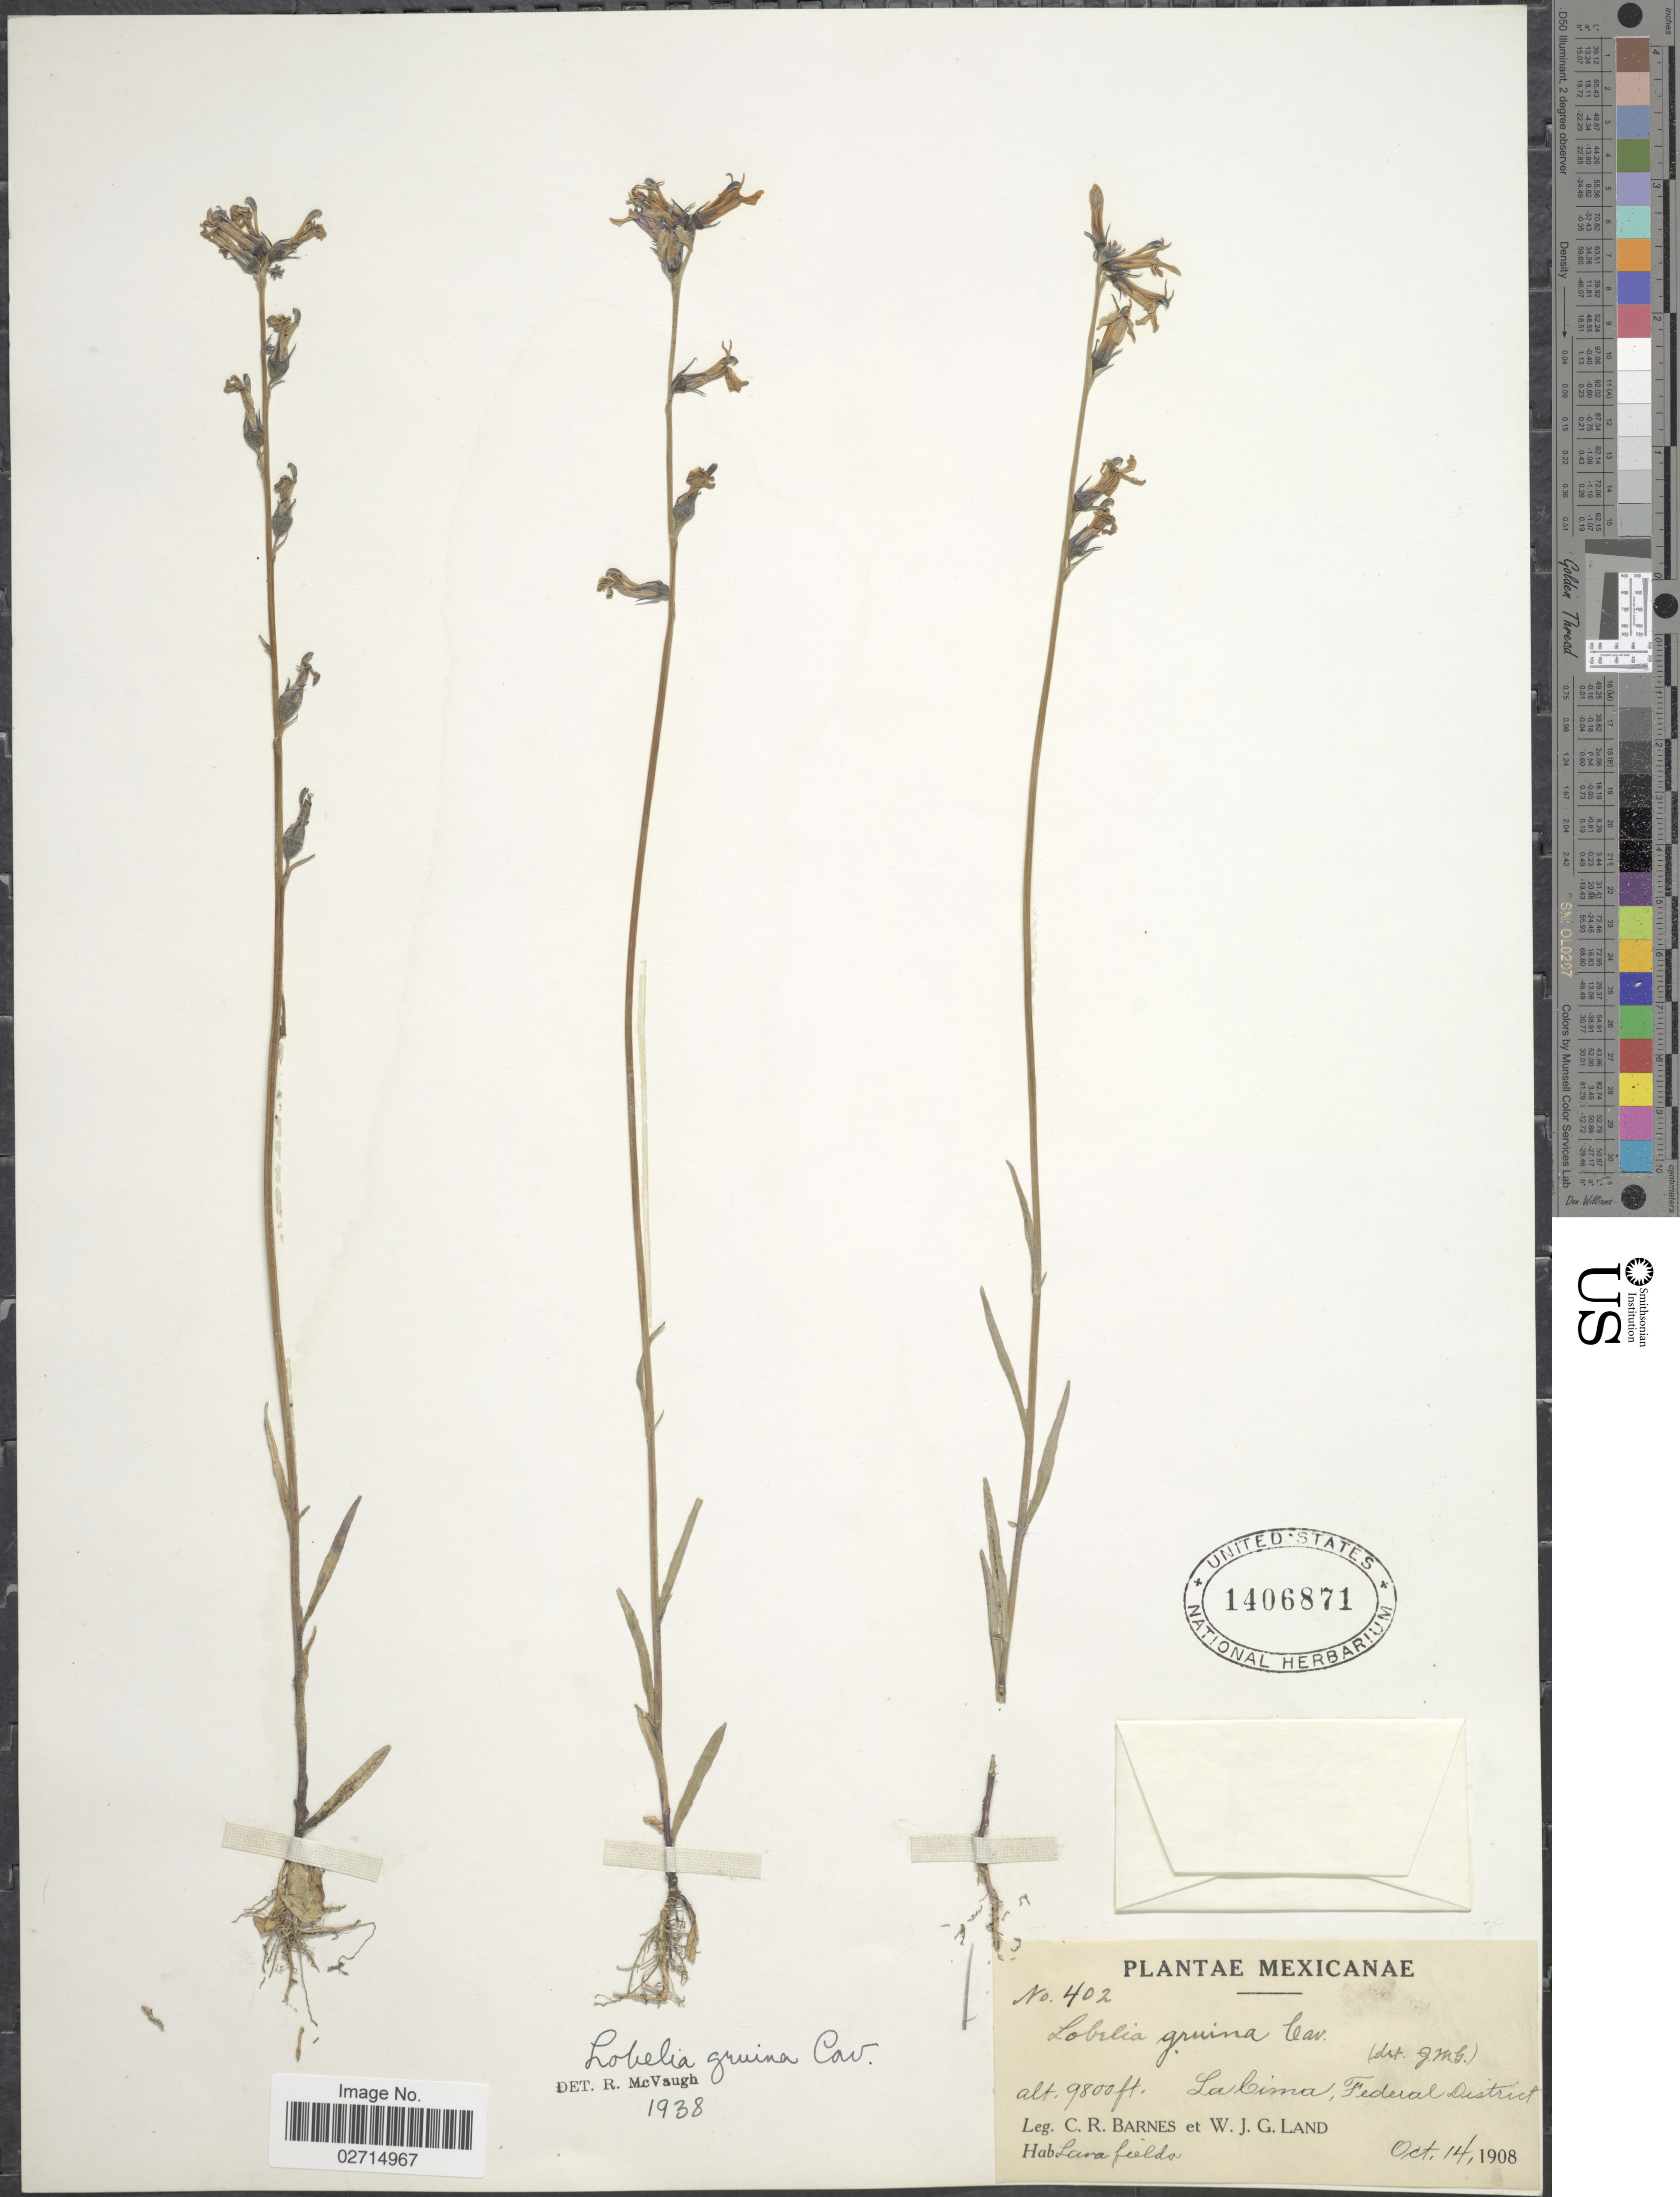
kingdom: Plantae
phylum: Tracheophyta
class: Magnoliopsida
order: Asterales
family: Campanulaceae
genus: Lobelia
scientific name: Lobelia gruina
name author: Cav.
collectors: C. R. Barnes & W. J. G. Land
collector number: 402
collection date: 1908-10-14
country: Mexico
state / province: Distrito Federal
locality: La Cima, Federal District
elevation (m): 2987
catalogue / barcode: US 1406871